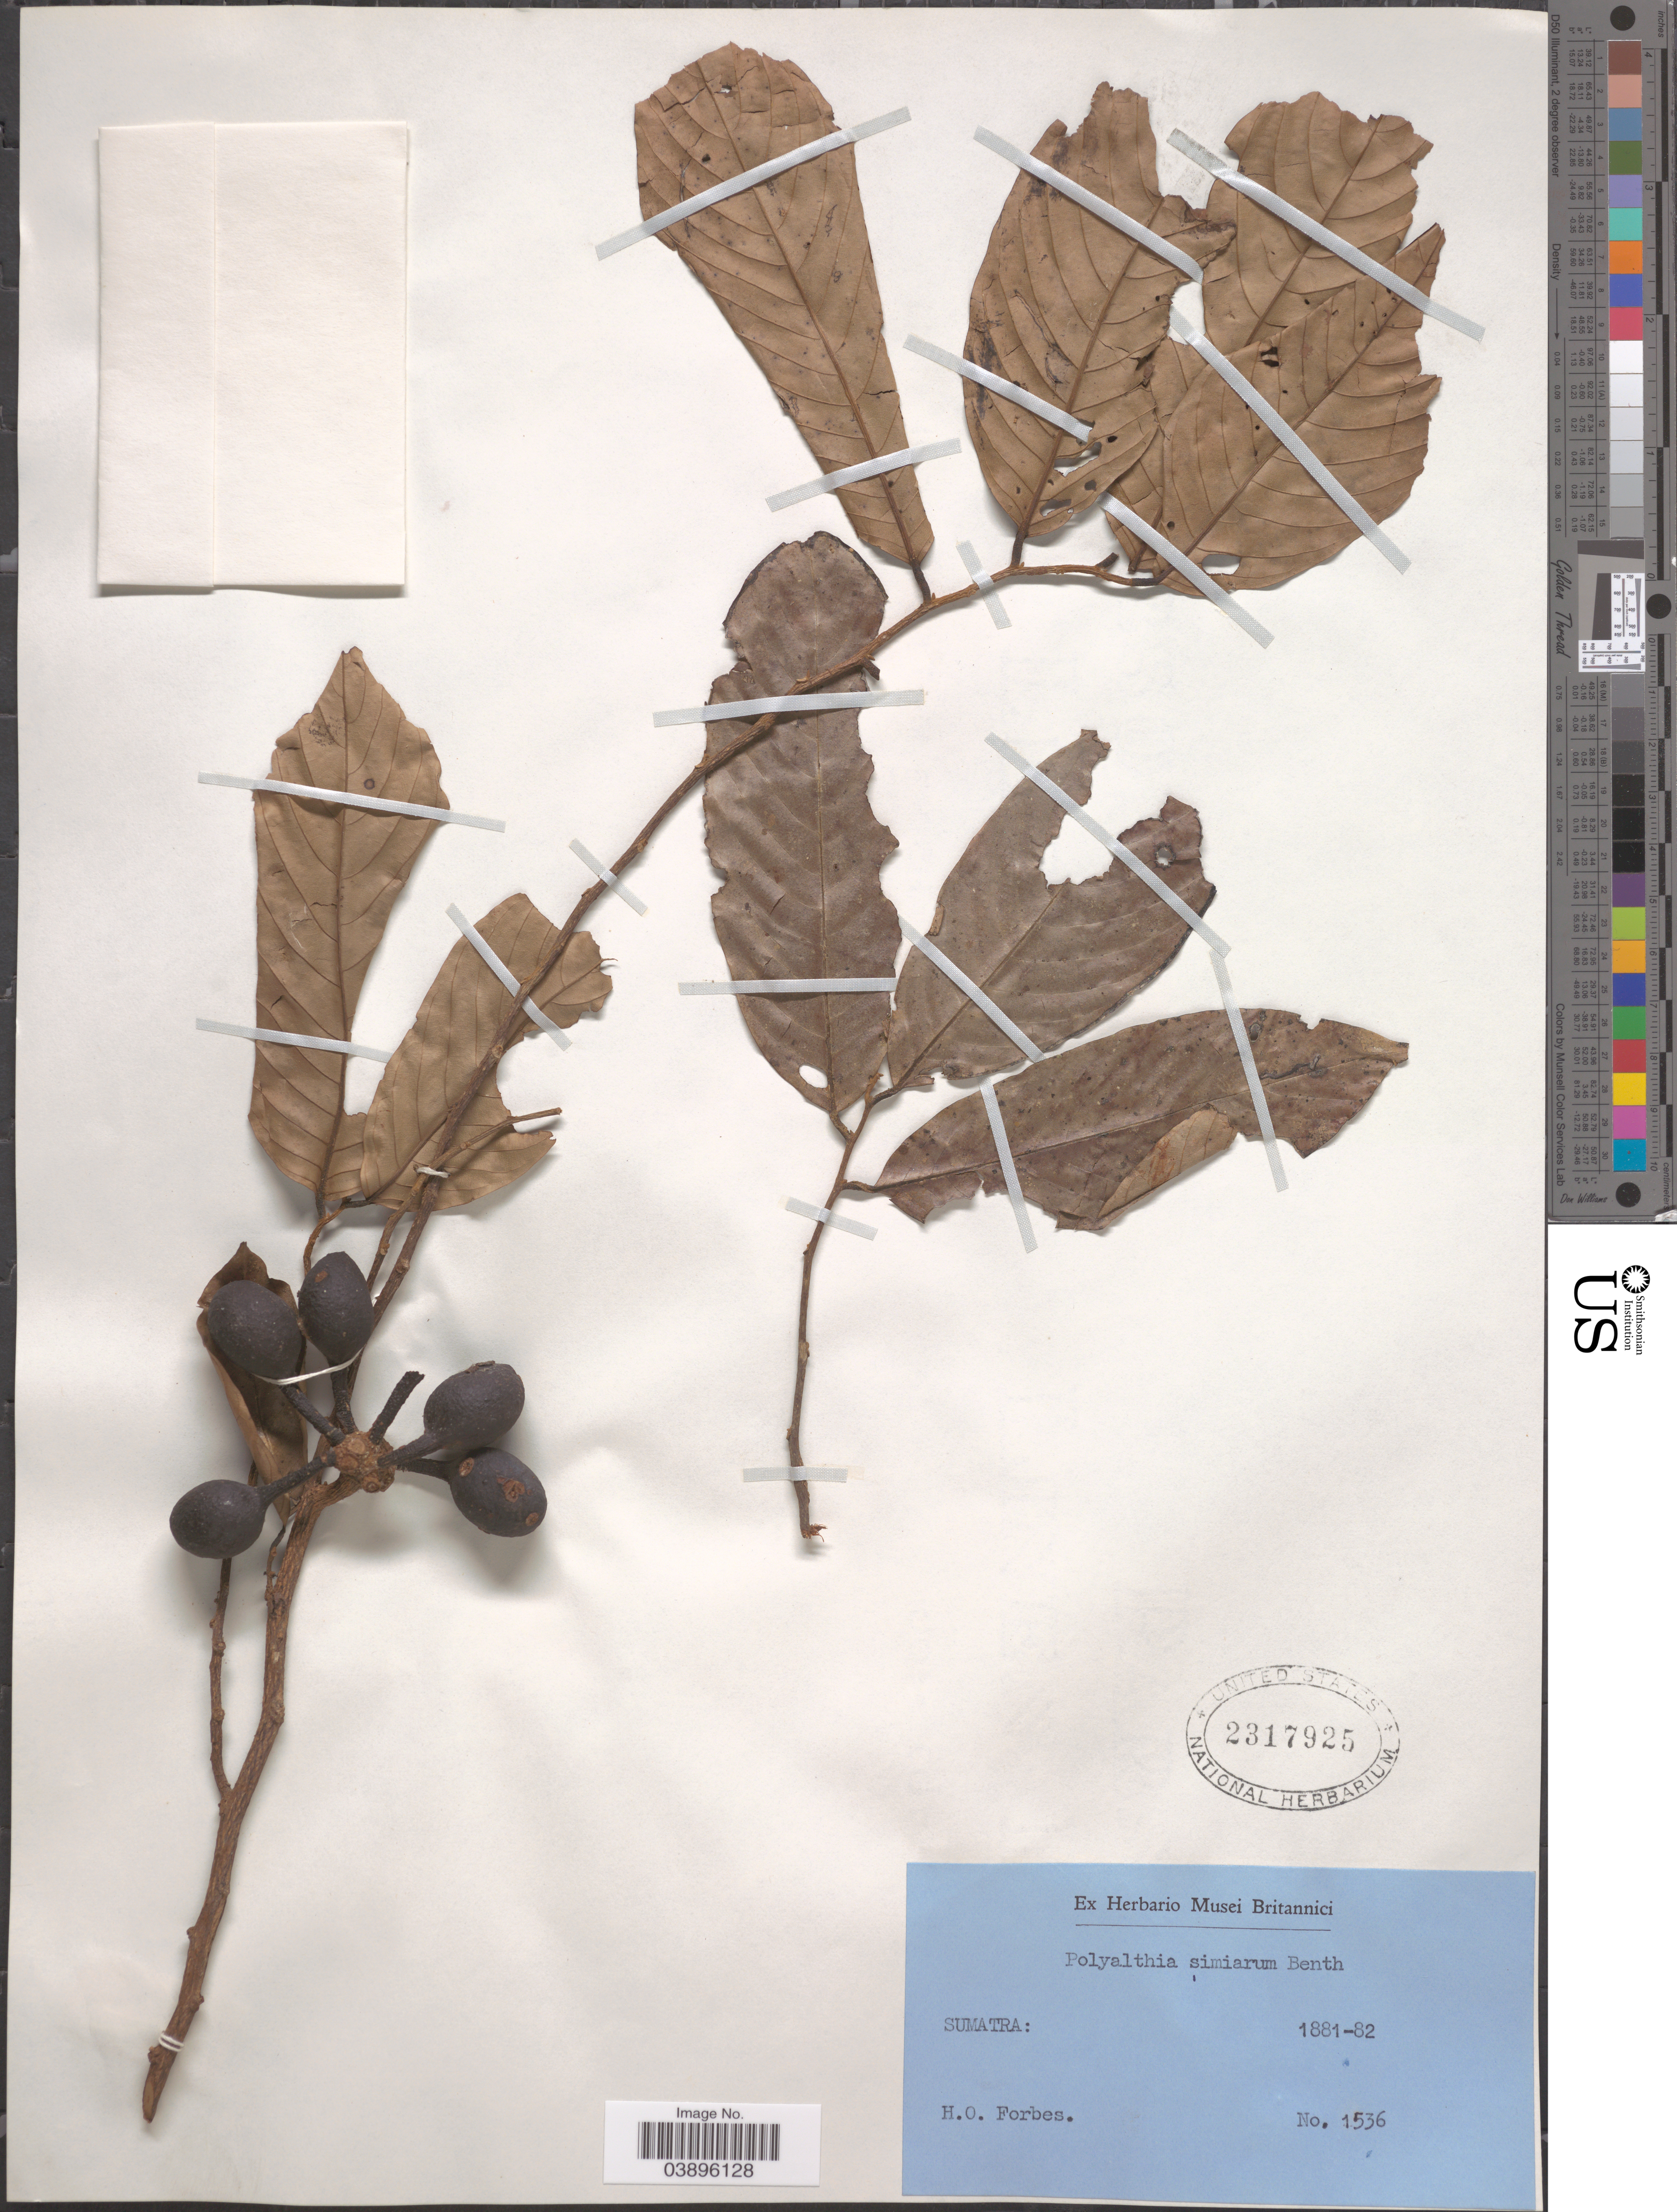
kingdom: Plantae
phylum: Tracheophyta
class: Magnoliopsida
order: Magnoliales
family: Annonaceae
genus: Monoon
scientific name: Monoon simiarum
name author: (Buch.-Ham.) B. Xue & R.M.K. Saunders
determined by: Wagner, W. L., (BOT), Smithsonian Institution - National Museum of Natural History (UNITED STATES)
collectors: H. O. Forbes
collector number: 1536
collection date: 1881/1882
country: Indonesia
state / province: Sumatra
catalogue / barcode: US 2317925